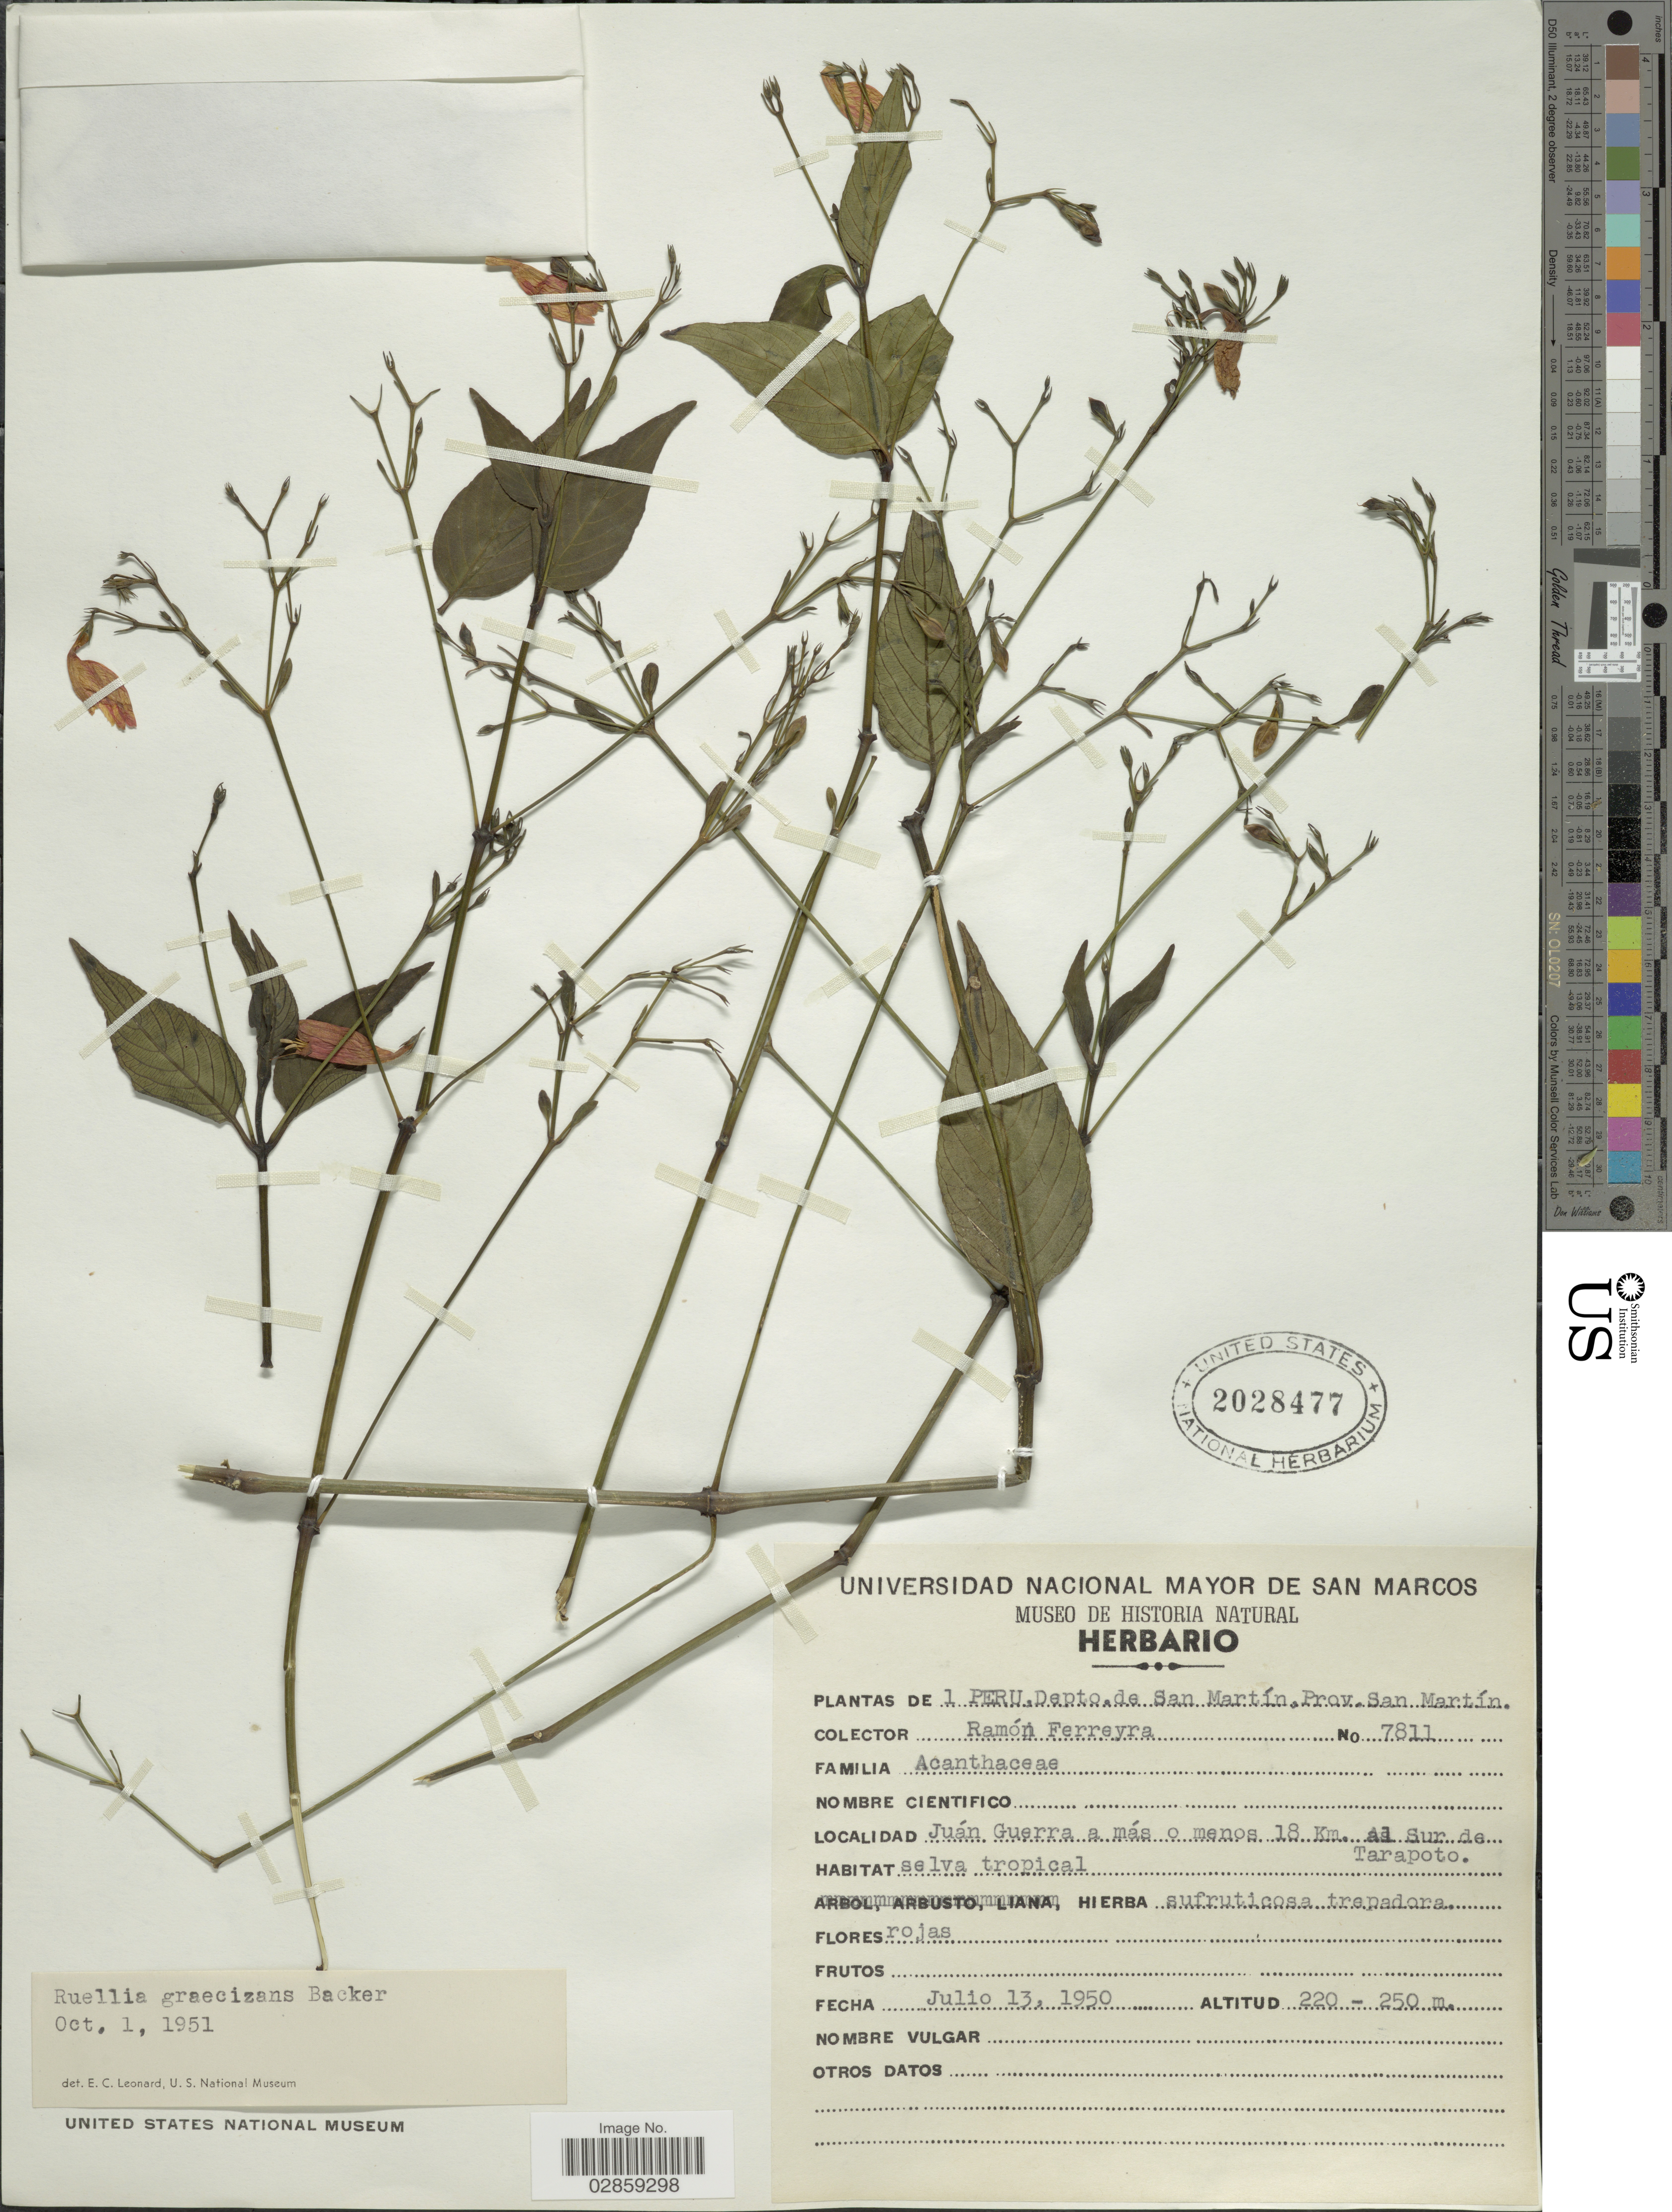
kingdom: Plantae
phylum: Tracheophyta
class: Magnoliopsida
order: Lamiales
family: Acanthaceae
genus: Ruellia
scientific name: Ruellia brevifolia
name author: (Pohl) C. Ezcurra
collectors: R. A. Ferreyra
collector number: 7811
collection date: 1950-07-13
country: Peru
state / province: San Martín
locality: Depto. de San Martín, Prov. San Martín. Juán Guerra a más o menos 18 Km. al Sur de Tarapoto.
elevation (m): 220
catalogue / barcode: US 2028477